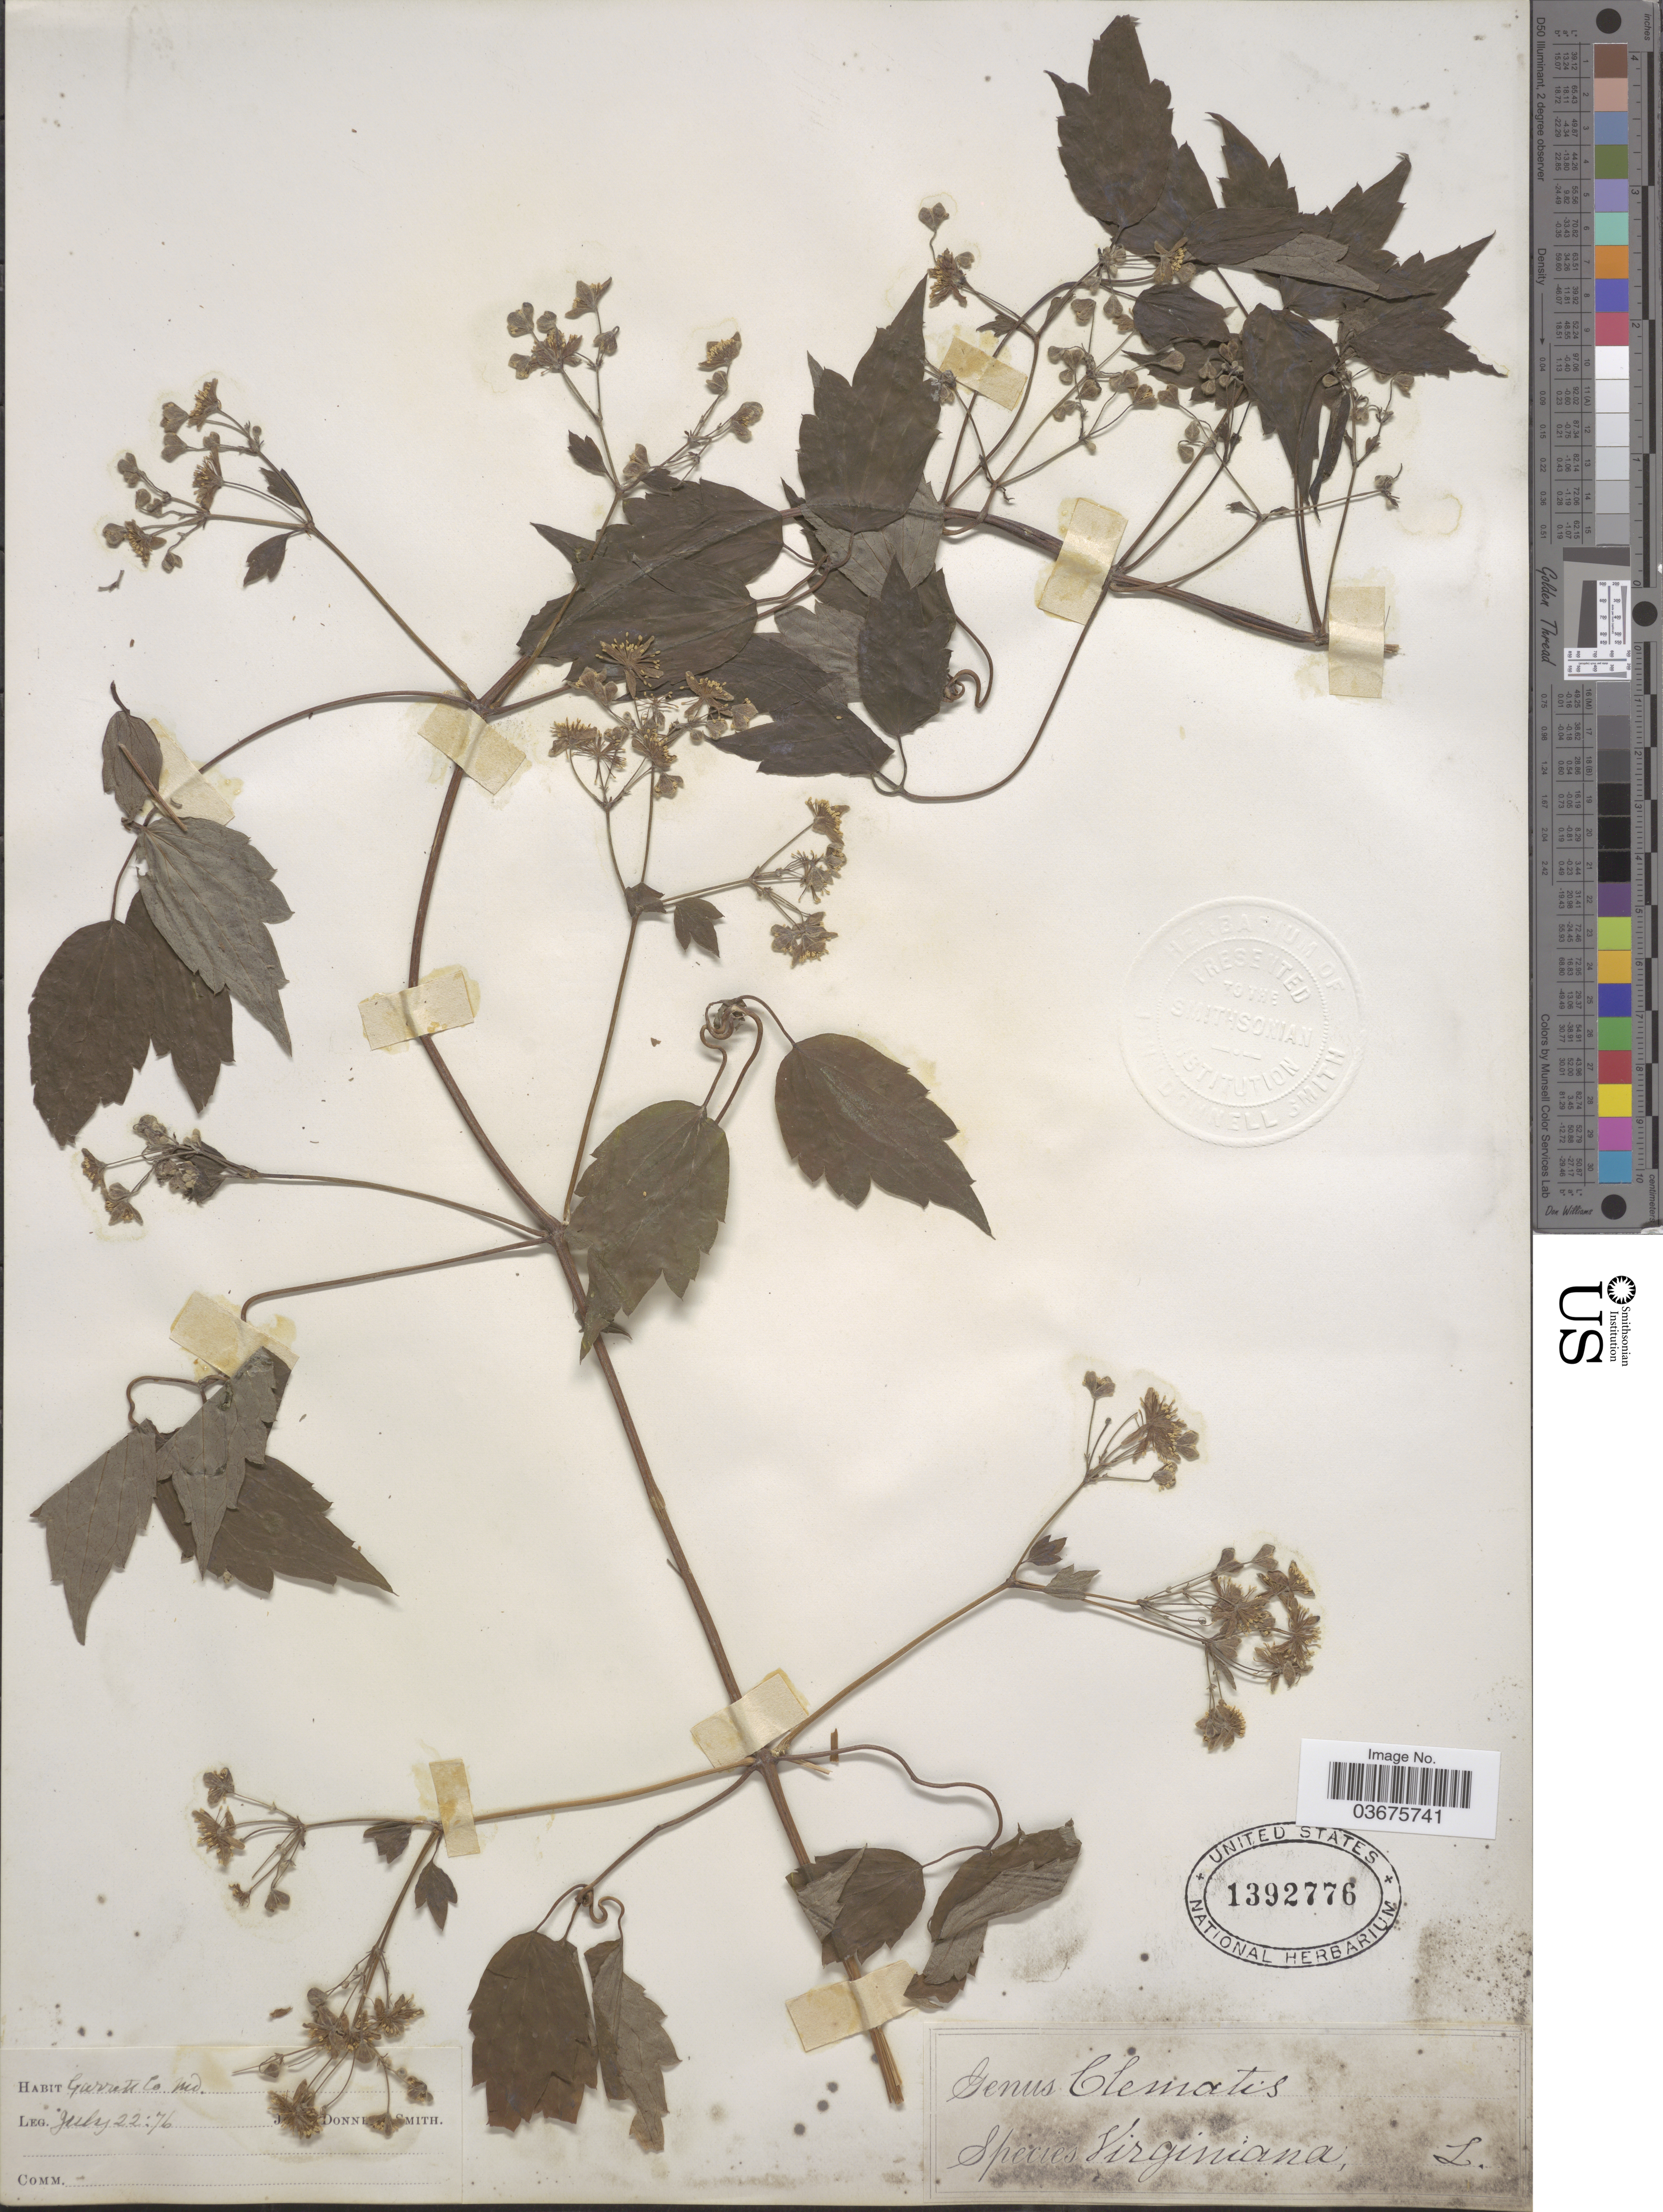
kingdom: Plantae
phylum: Tracheophyta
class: Magnoliopsida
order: Ranunculales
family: Ranunculaceae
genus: Clematis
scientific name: Clematis virginiana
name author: L.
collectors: J. Donnell Smith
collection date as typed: Transcribed d/m/y: 22/7/76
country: United States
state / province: Maryland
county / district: Garrett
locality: Garrett Co.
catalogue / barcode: US 1392776